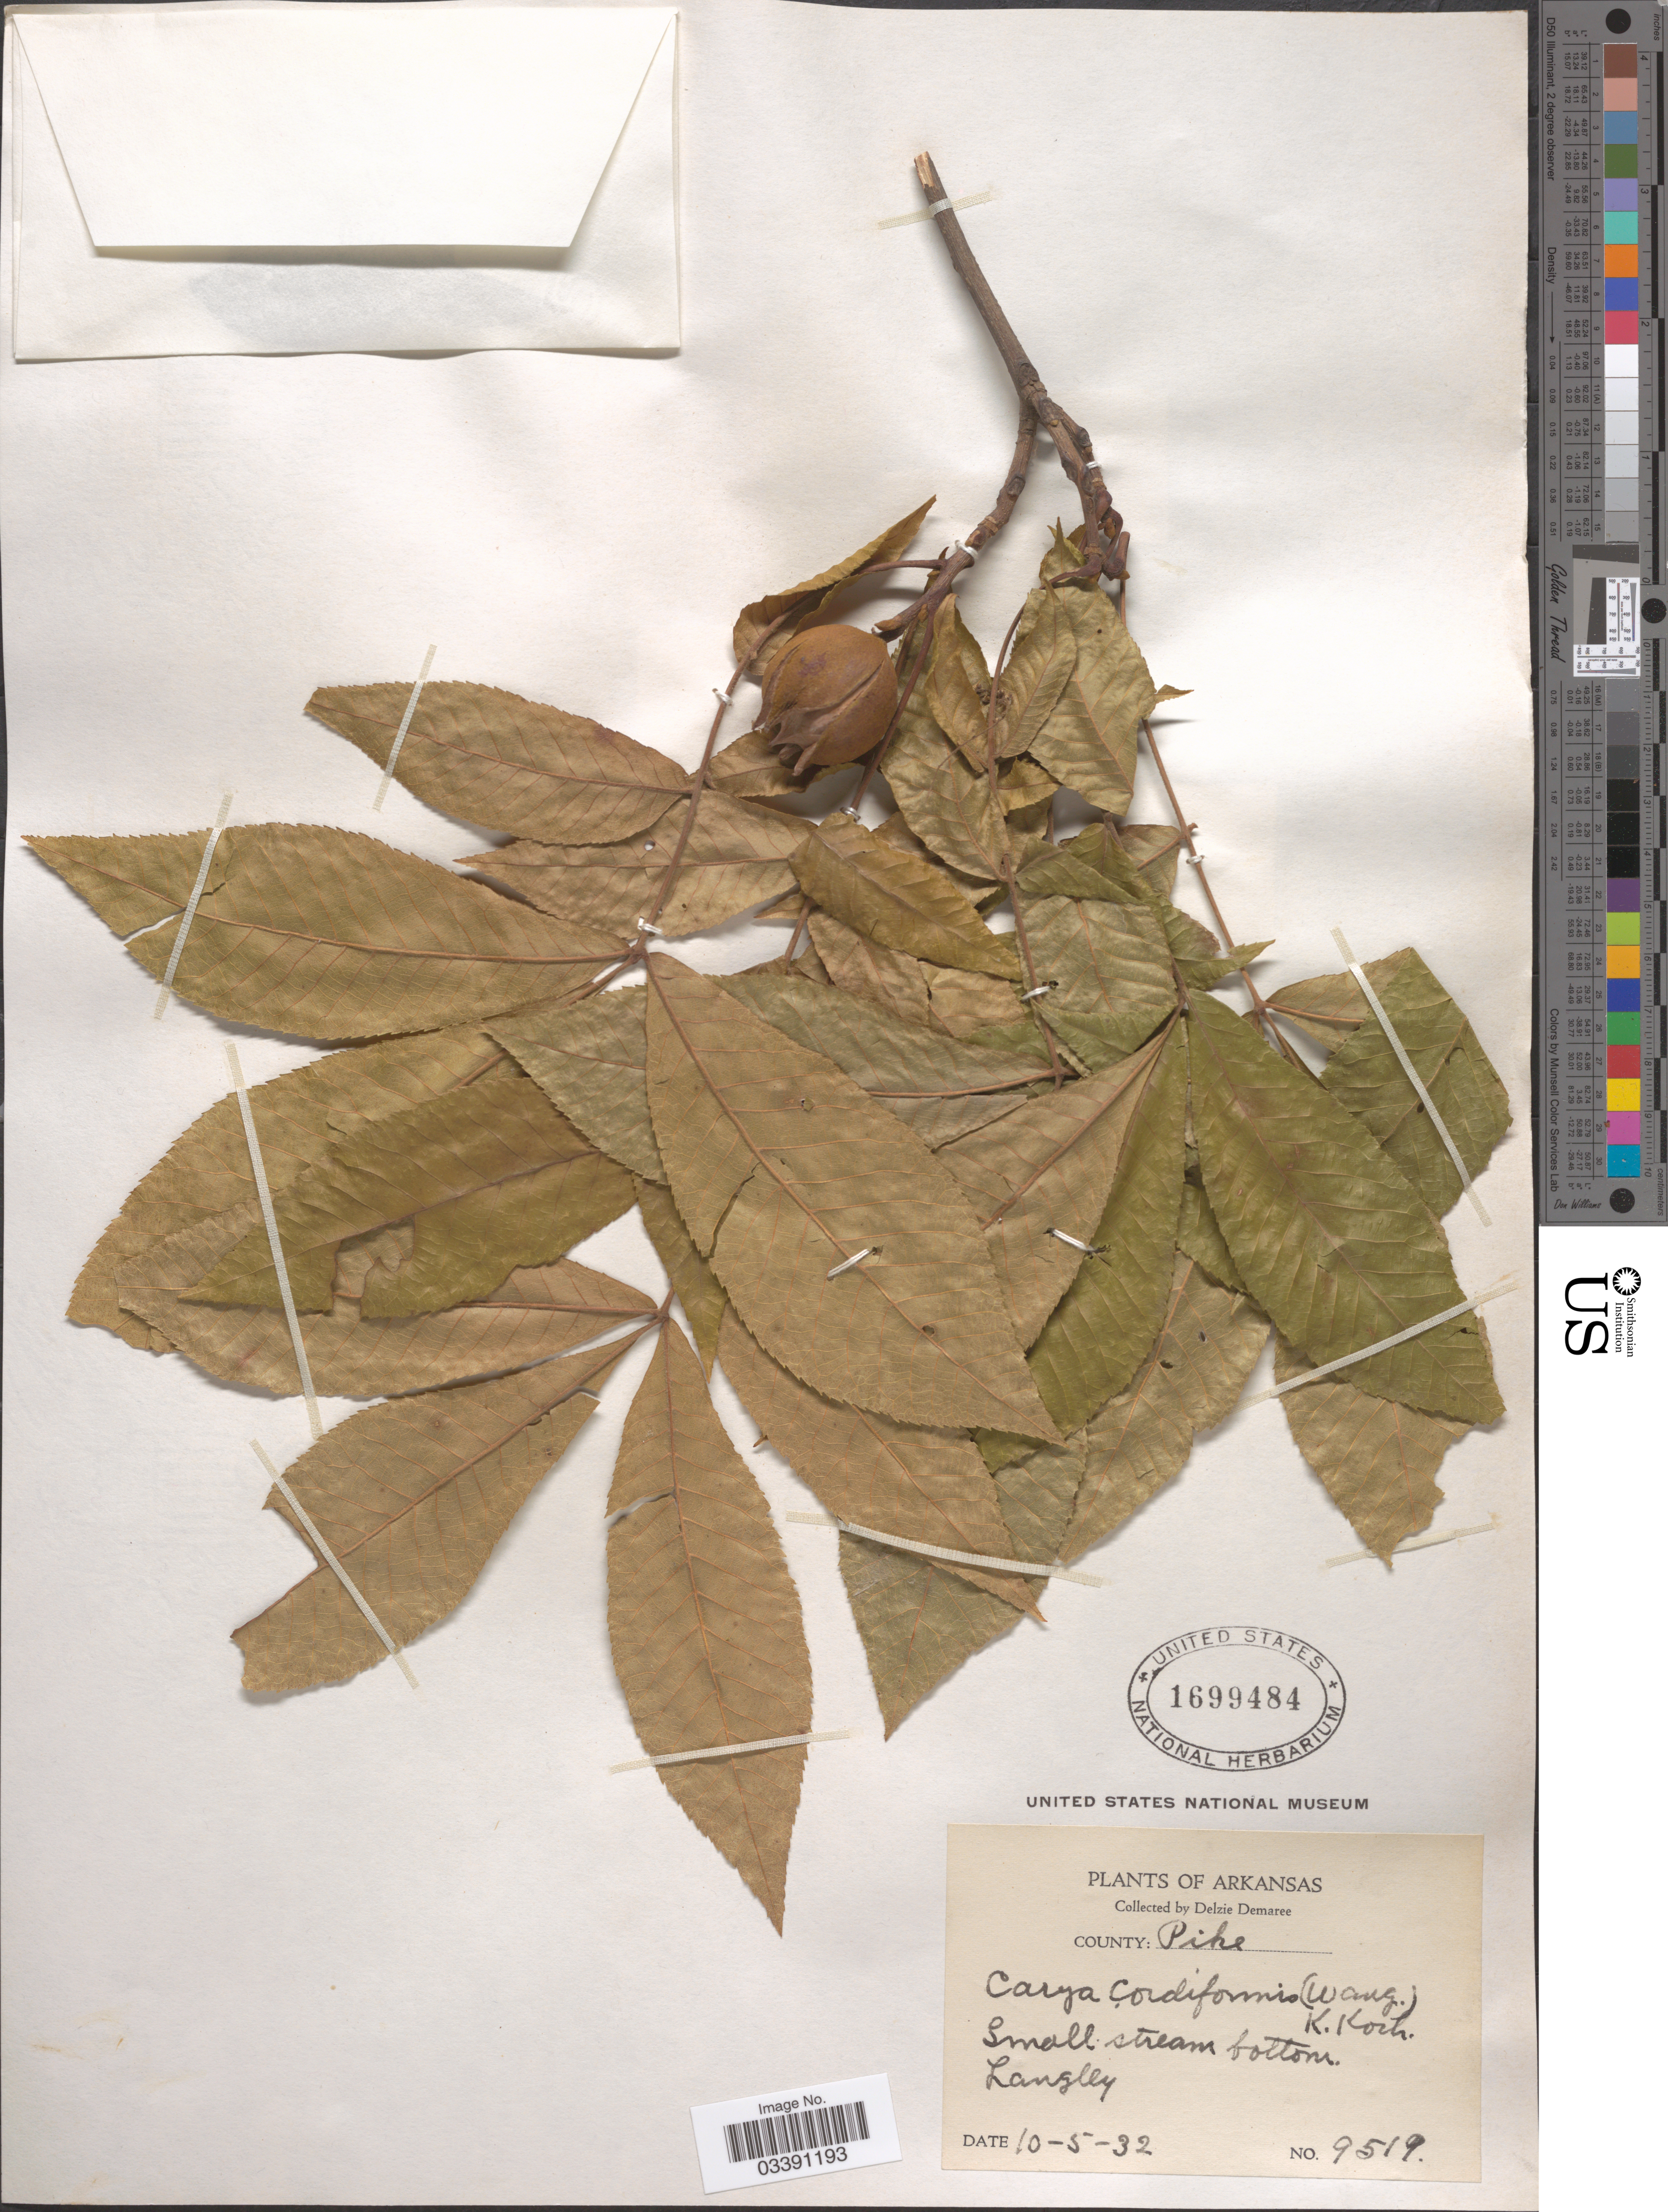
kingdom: Plantae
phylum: Tracheophyta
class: Magnoliopsida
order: Fagales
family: Juglandaceae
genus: Carya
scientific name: Carya cordiformis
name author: (Wangenh.) K. Koch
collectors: D. Demaree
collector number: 9519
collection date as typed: Transcribed d/m/y: 5/10/32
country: United States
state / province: Arkansas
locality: County: Pike. Langley.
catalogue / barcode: US 1699484